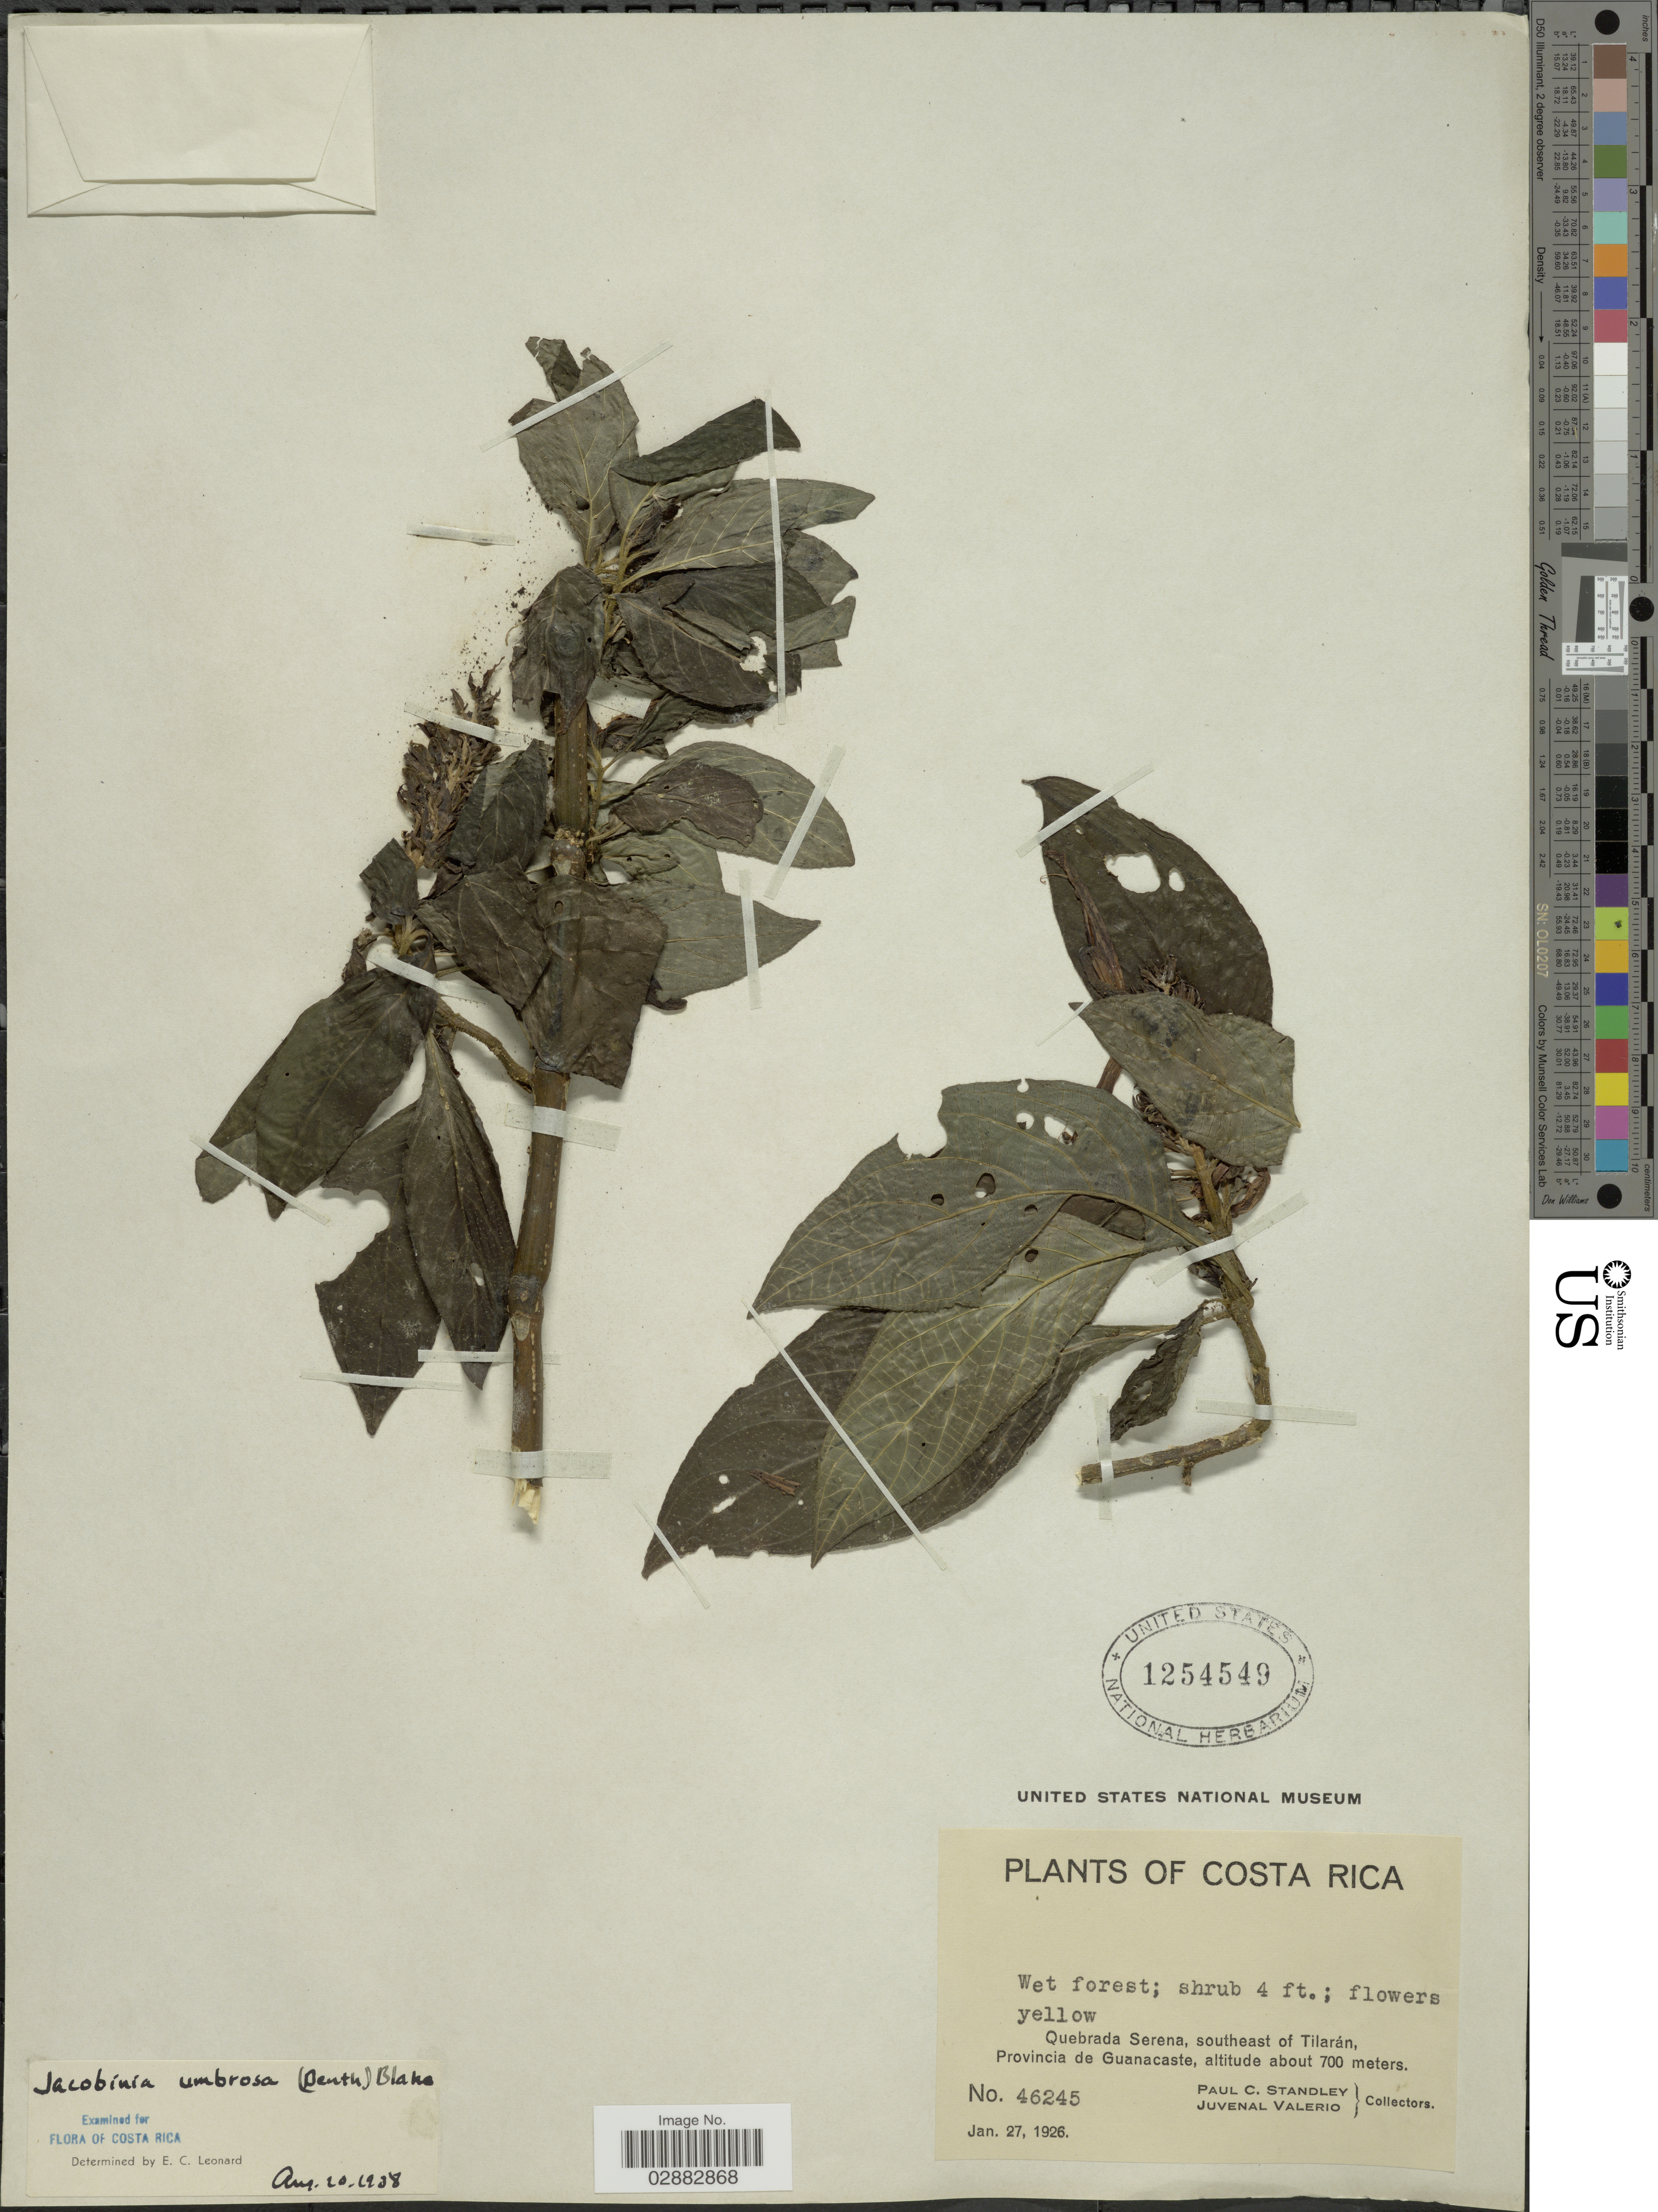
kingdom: Plantae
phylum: Tracheophyta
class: Magnoliopsida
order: Lamiales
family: Acanthaceae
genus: Jacobinia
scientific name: Jacobinia umbrosa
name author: (Benth.) S.F. Blake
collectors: P. C. Standley & J. Valerio R.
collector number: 46245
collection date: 1926-01-27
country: Costa Rica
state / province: Guanacaste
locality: Quebrada Serena, southeast of Tilarán, Provincia de Guanacaste.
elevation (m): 700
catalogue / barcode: US 1254549